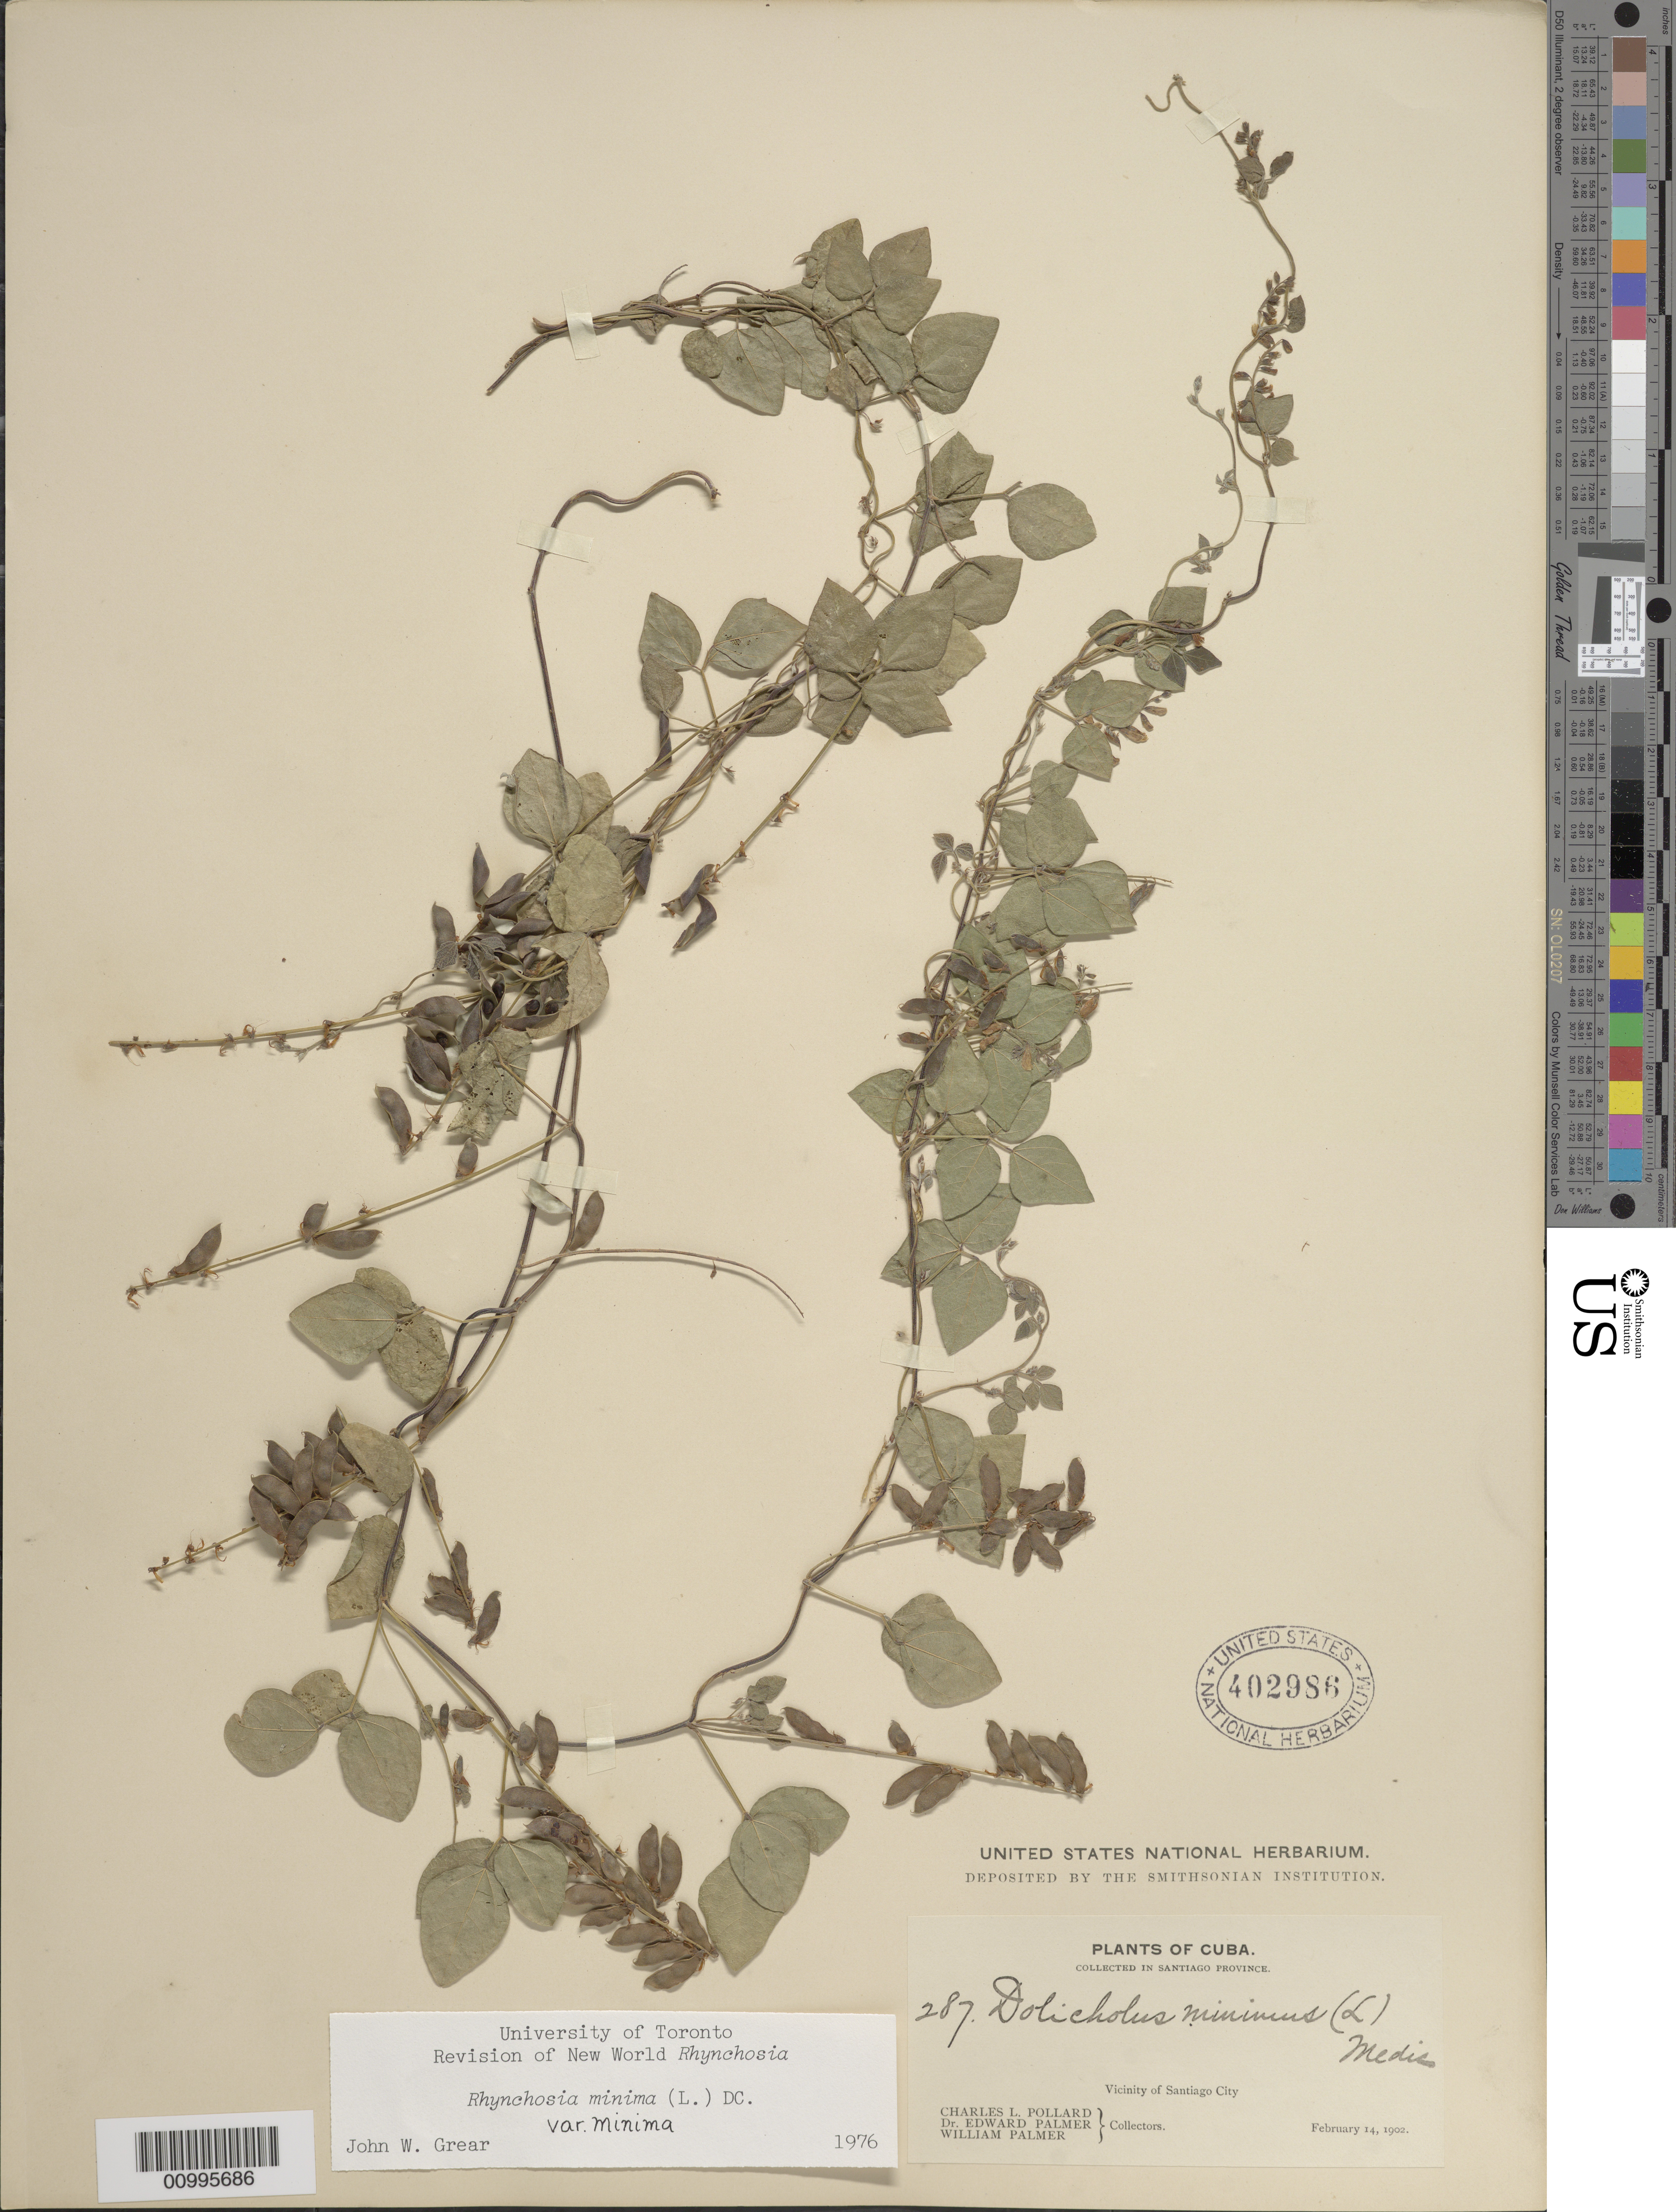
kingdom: Plantae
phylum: Tracheophyta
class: Magnoliopsida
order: Fabales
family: Fabaceae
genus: Rhynchosia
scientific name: Rhynchosia minima var. minima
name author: (L.) DC.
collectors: C. L. Pollard, E. Palmer & W. Palmer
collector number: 287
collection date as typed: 14 Feb 1902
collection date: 1902-02-14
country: Cuba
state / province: Santiago de Cuba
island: Cuba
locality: Vicinity of Santiago City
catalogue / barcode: US 402986